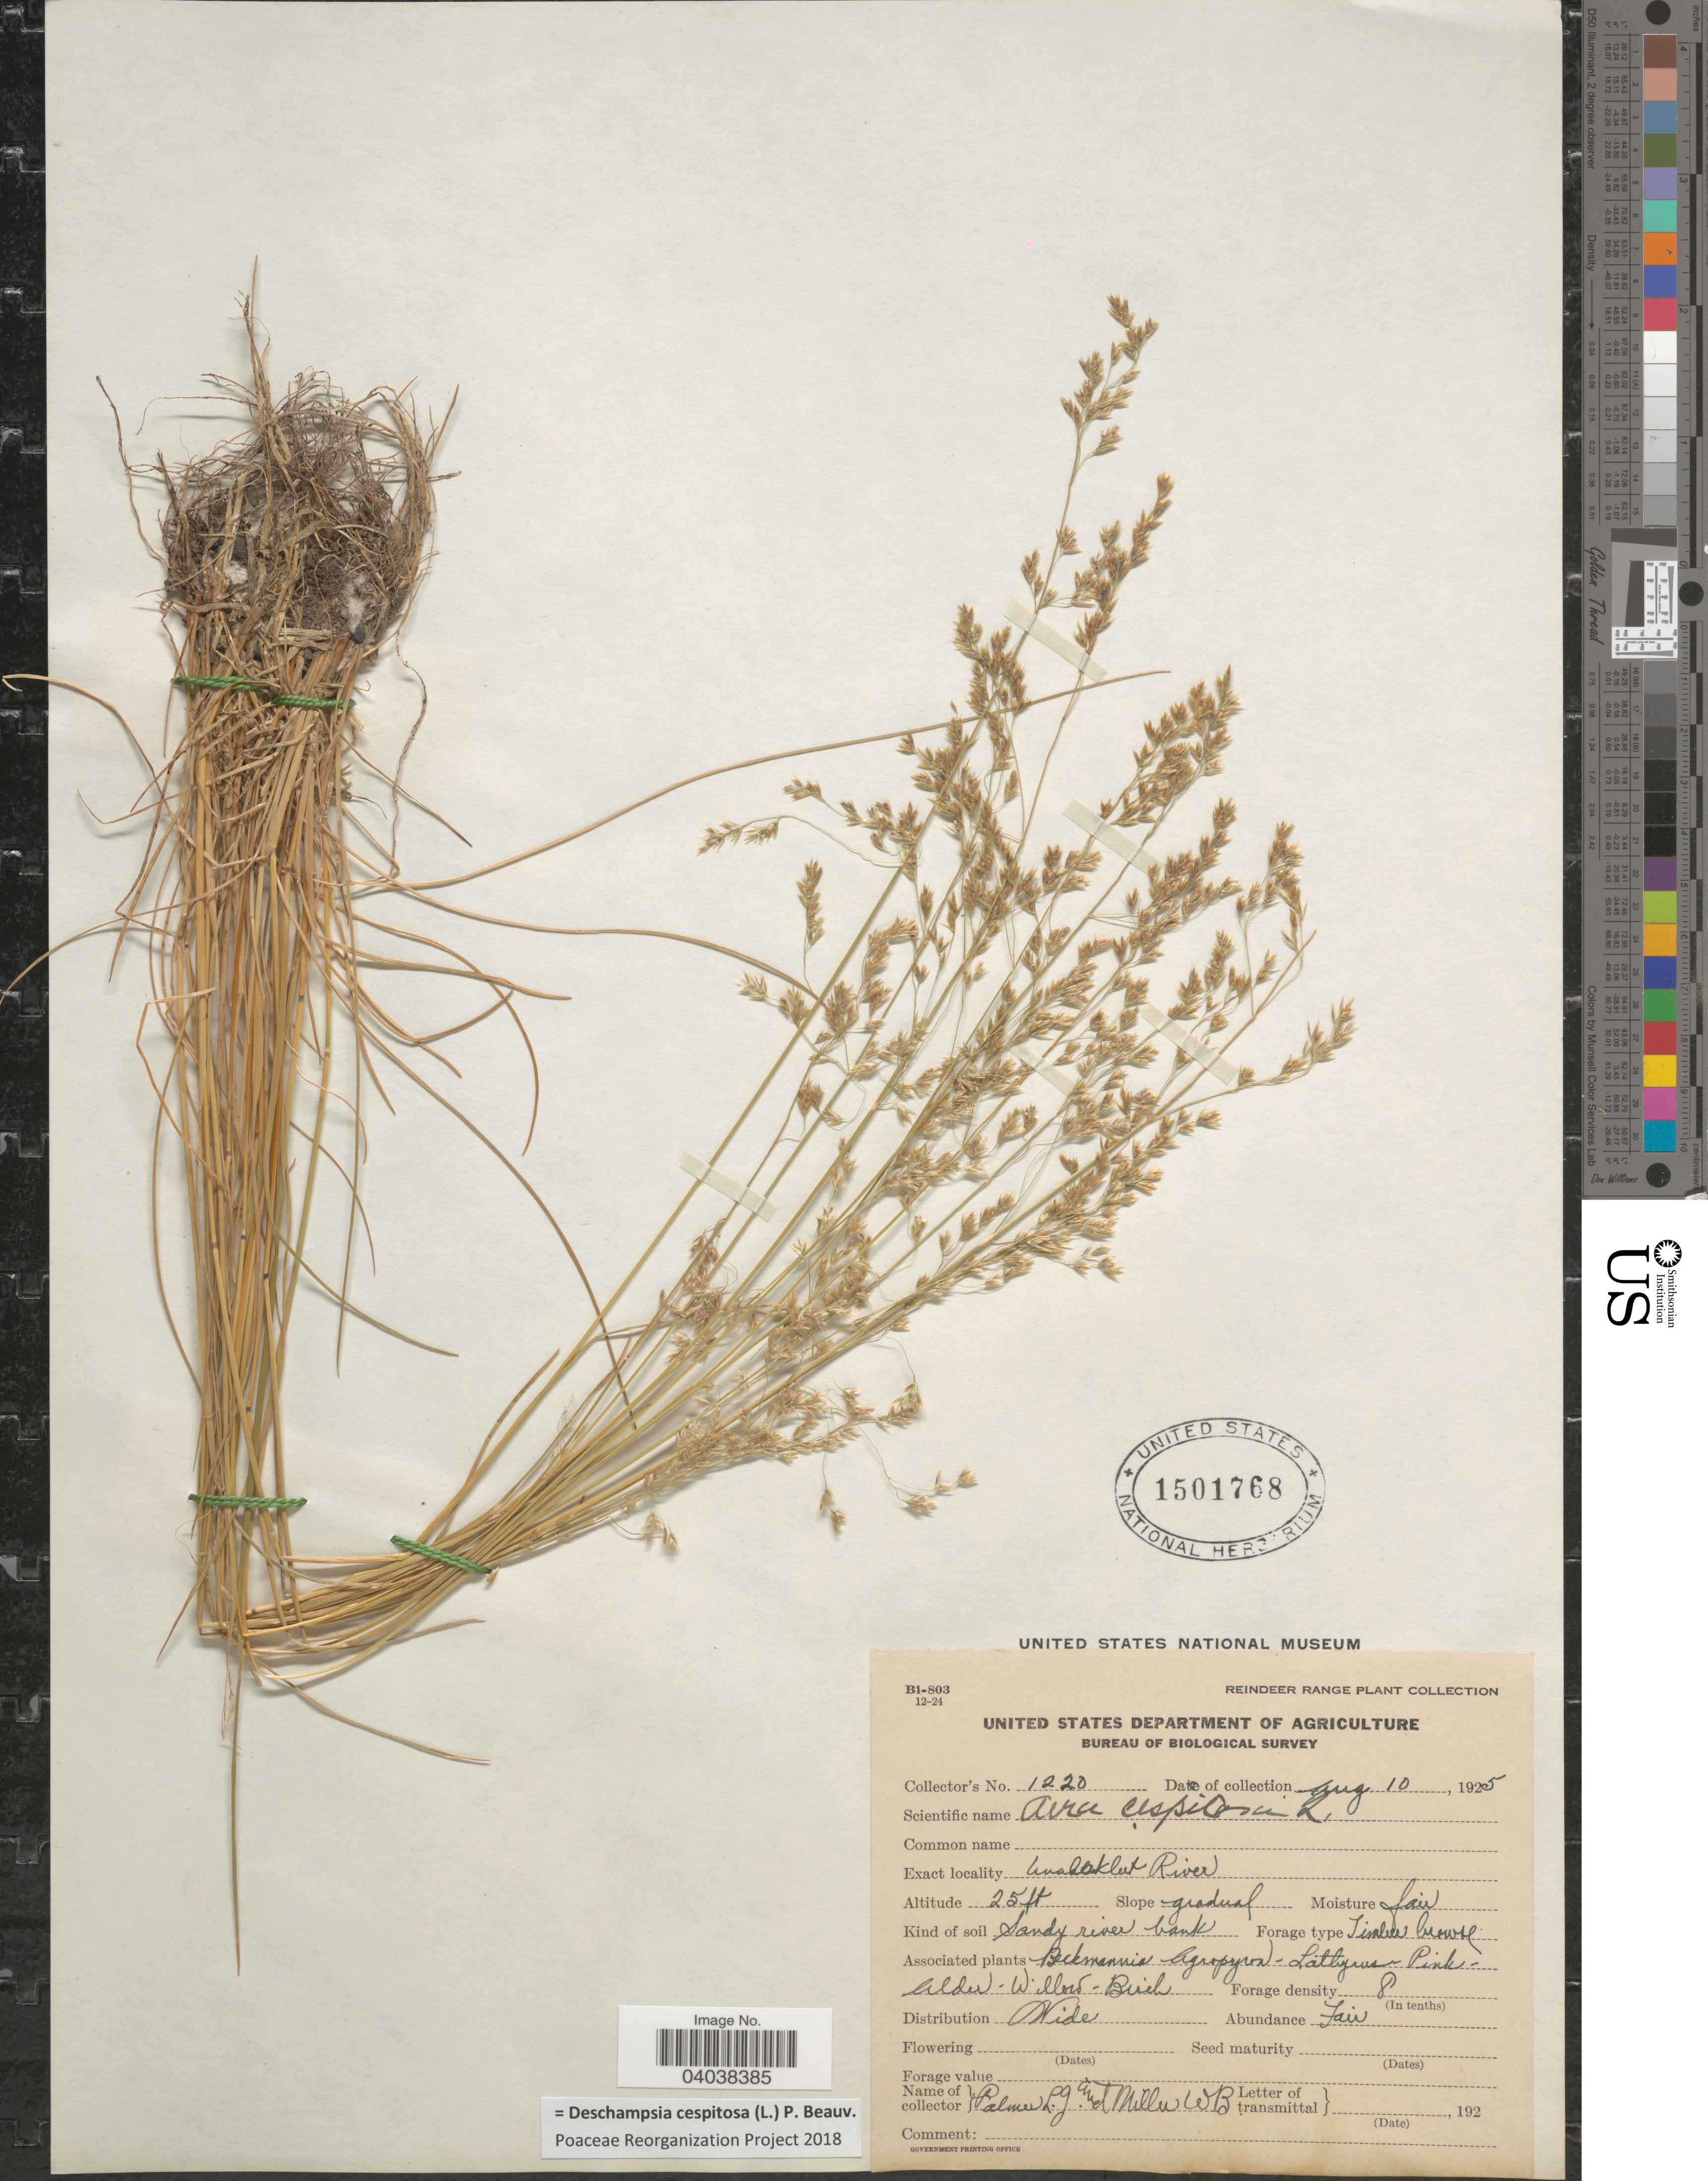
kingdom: Plantae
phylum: Tracheophyta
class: Liliopsida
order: Poales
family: Poaceae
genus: Deschampsia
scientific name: Deschampsia cespitosa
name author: (L.) P. Beauv.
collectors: L. J. Palmer & W. Miller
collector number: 1220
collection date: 1925-08-10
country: United States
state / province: Alaska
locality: Unalakleet River.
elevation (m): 8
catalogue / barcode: US 1501768